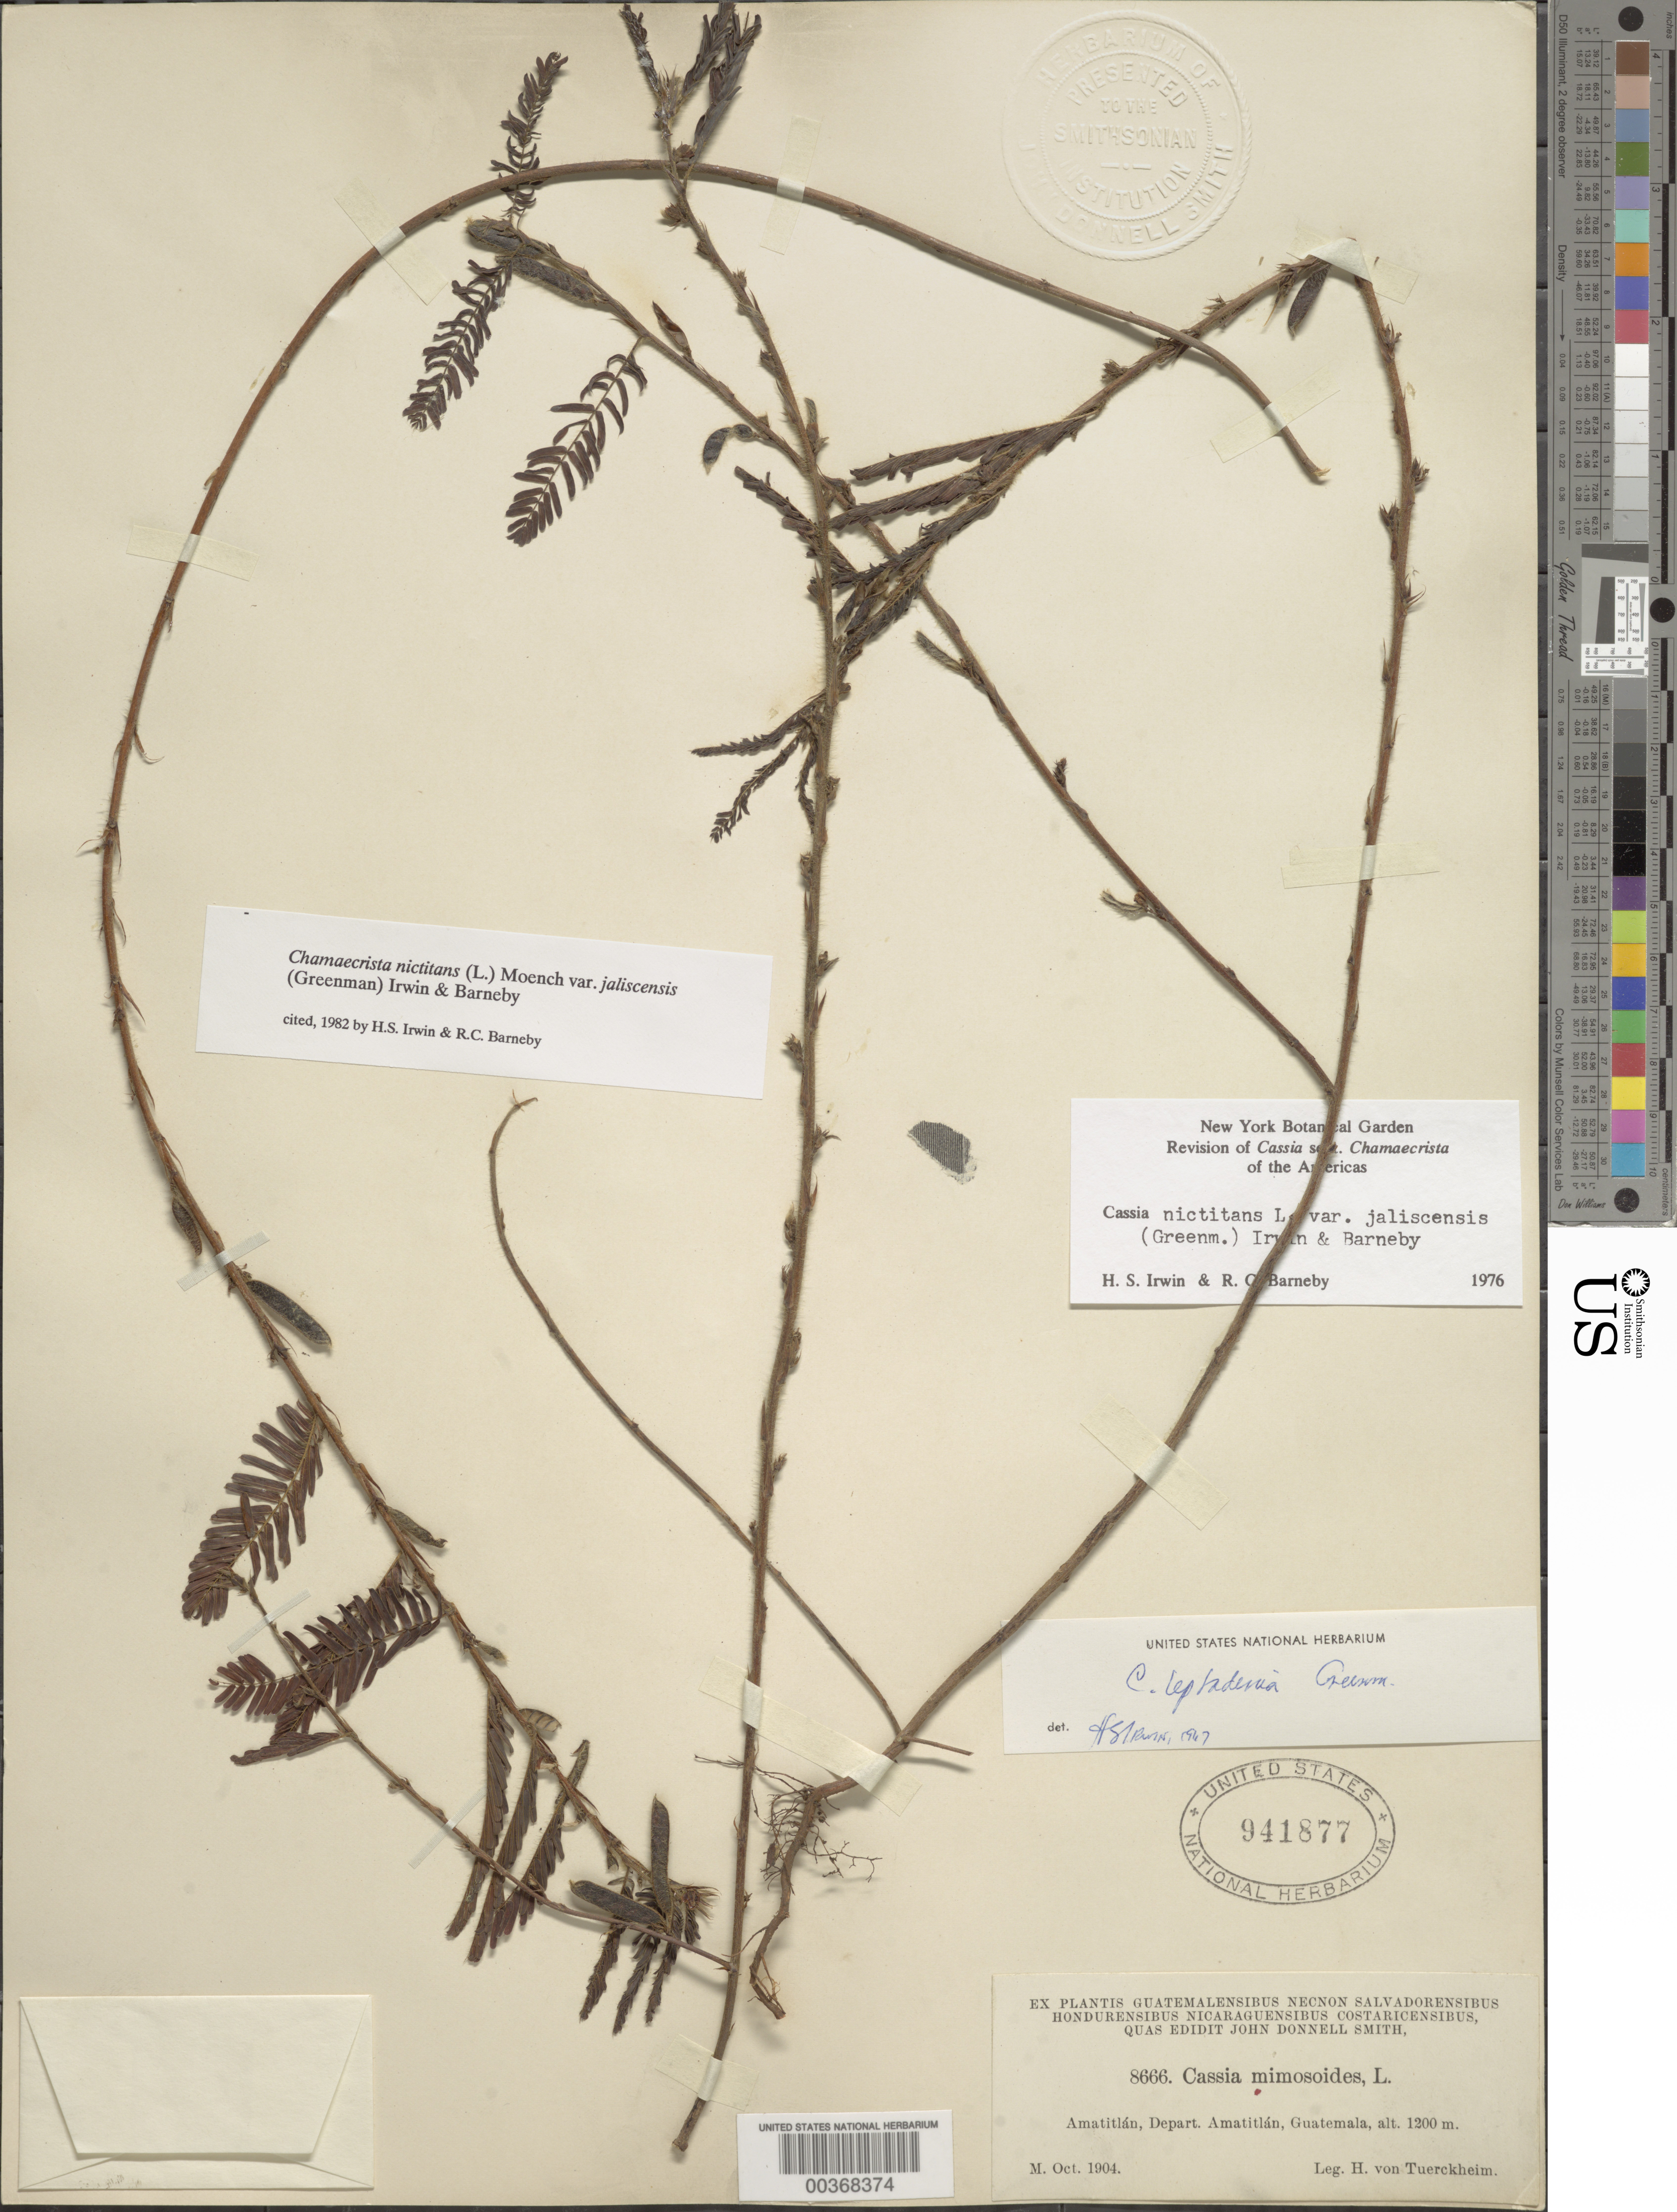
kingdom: Plantae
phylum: Tracheophyta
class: Magnoliopsida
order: Fabales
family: Fabaceae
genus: Chamaecrista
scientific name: Chamaecrista nictitans var. jaliscensis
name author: (Greenm.) H.S. Irwin & Barneby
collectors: H. von Türckheim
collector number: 8666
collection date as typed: Oct 1904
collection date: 1904-10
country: Guatemala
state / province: Guatemala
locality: Amatitlán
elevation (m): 1200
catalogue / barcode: US 941877